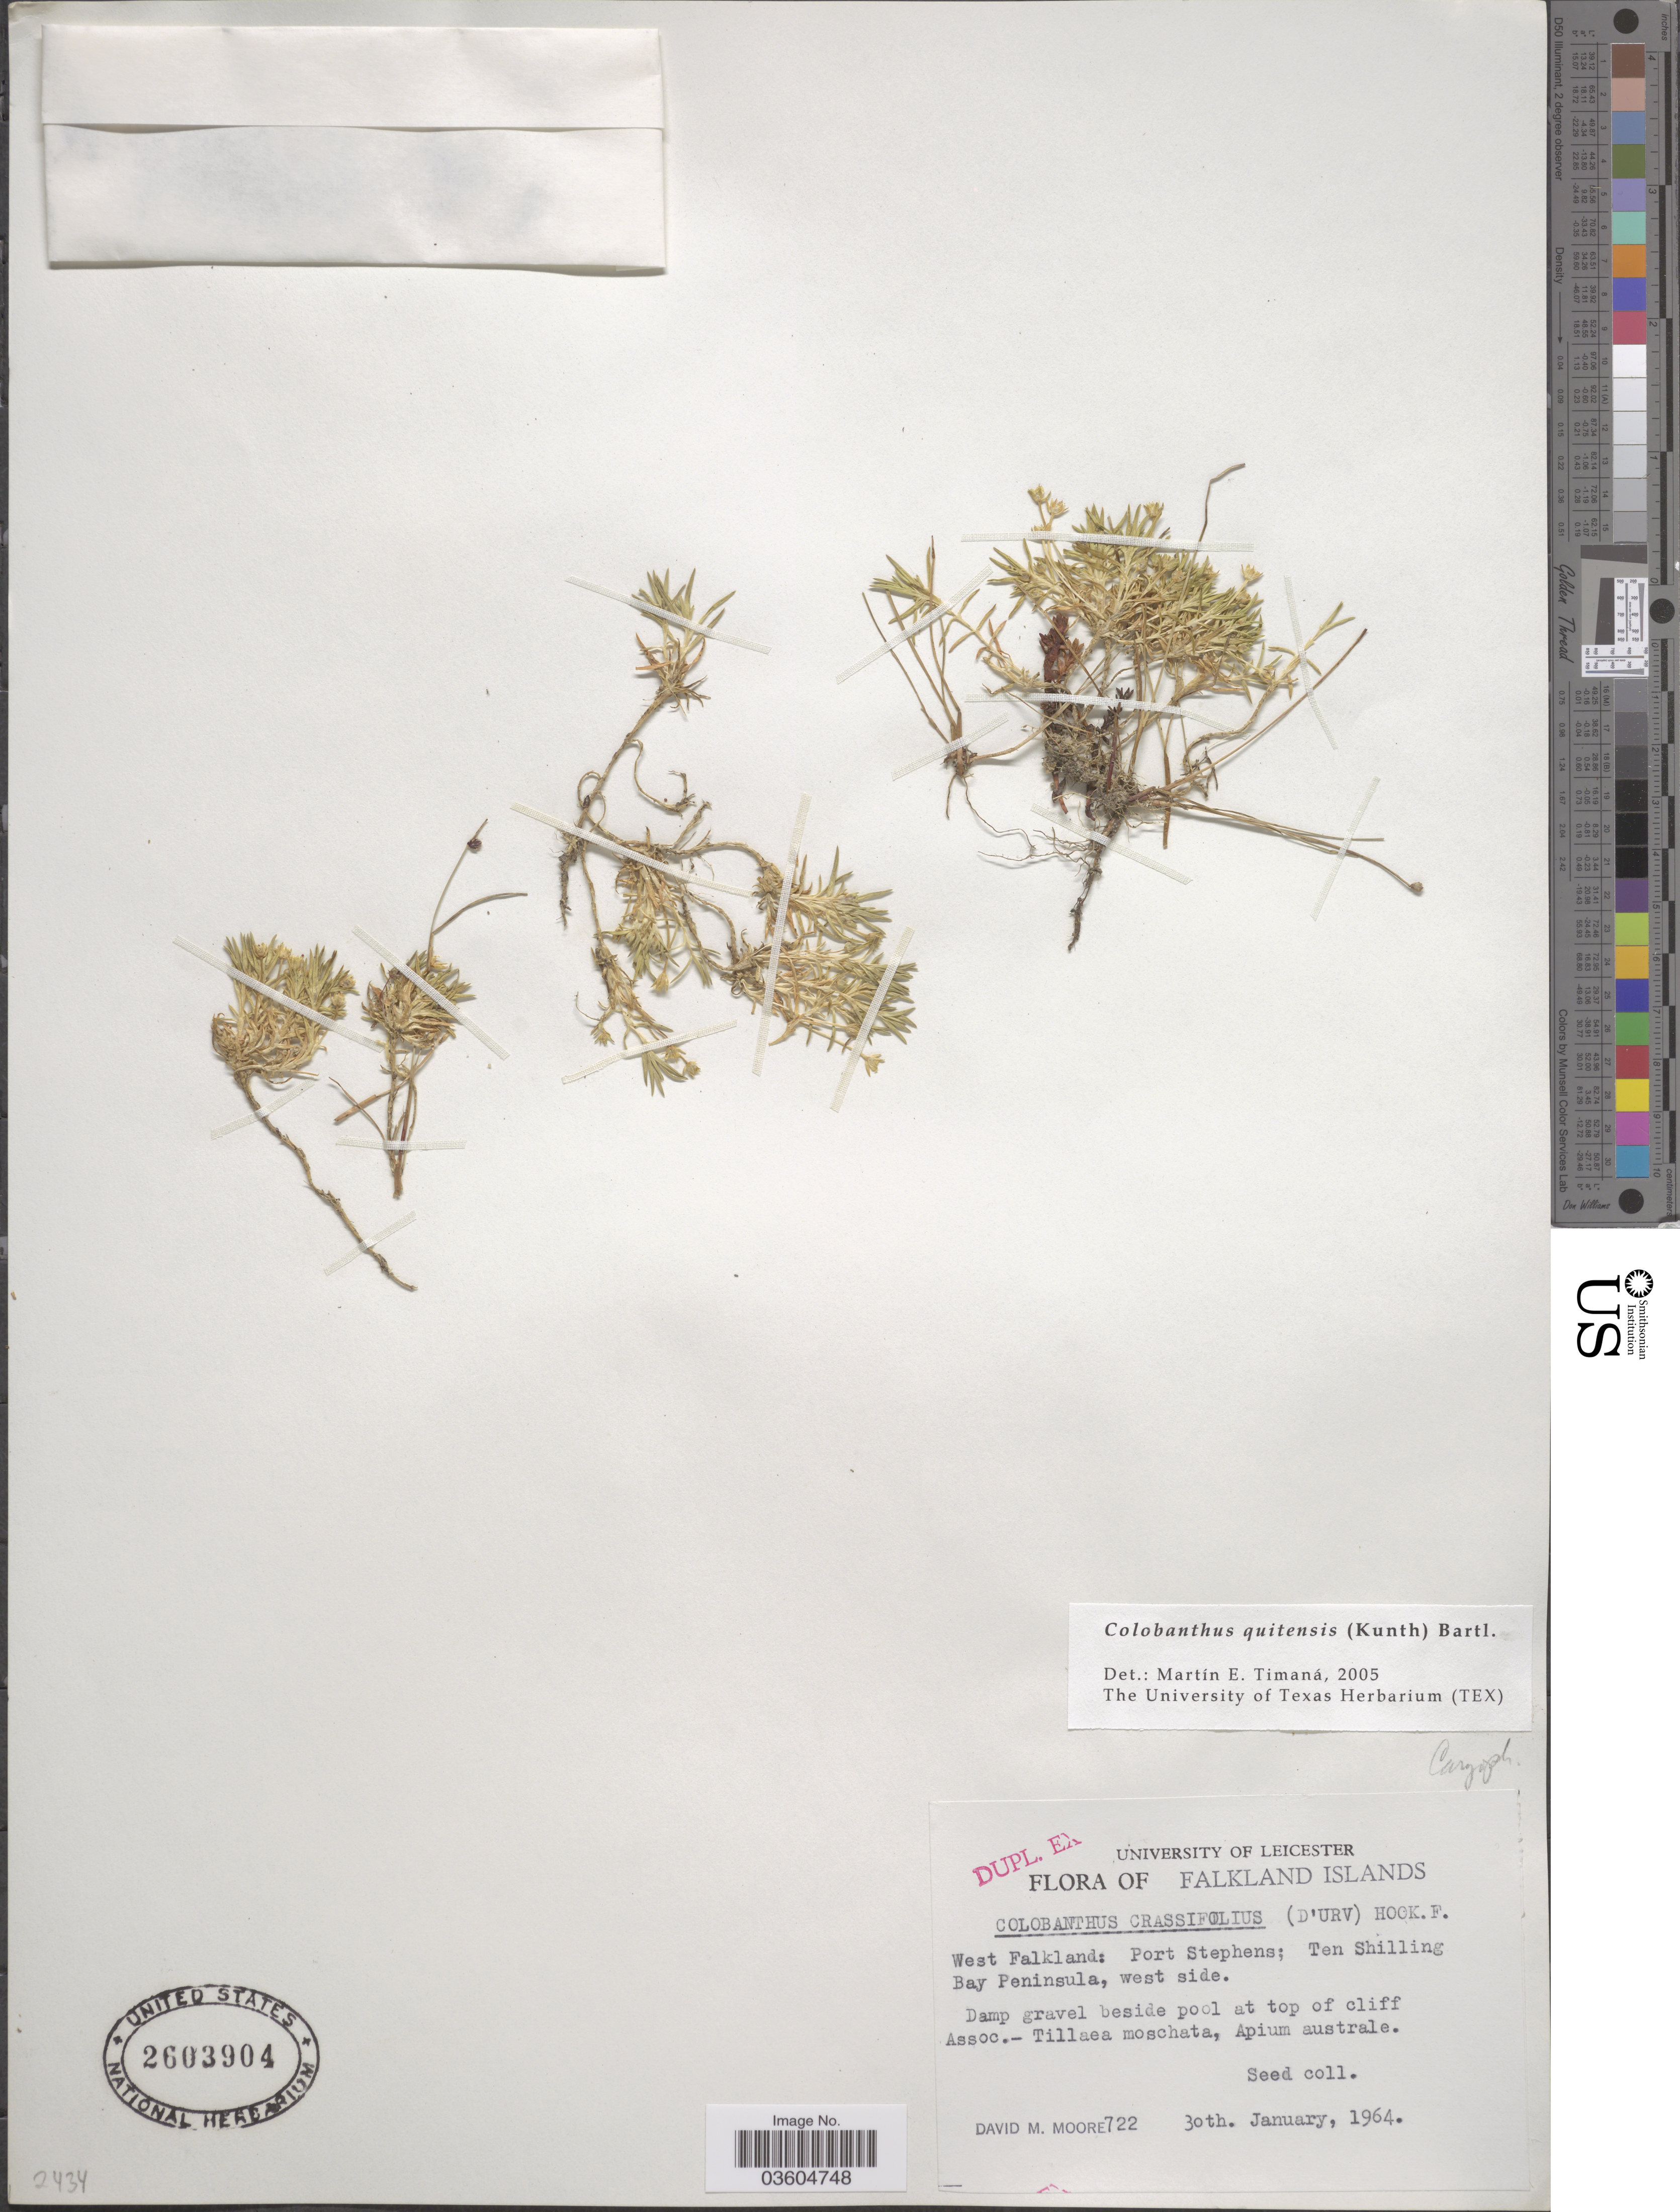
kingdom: Plantae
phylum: Tracheophyta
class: Magnoliopsida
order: Caryophyllales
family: Caryophyllaceae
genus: Colobanthus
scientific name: Colobanthus quitensis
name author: (Kunth) Bartl.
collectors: D. Moore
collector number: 722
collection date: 1964-01-30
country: Falkland Islands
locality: West Falkland: Port Stephens; Ten Shilling Bay Peninsula, west side.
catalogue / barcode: US 2603904